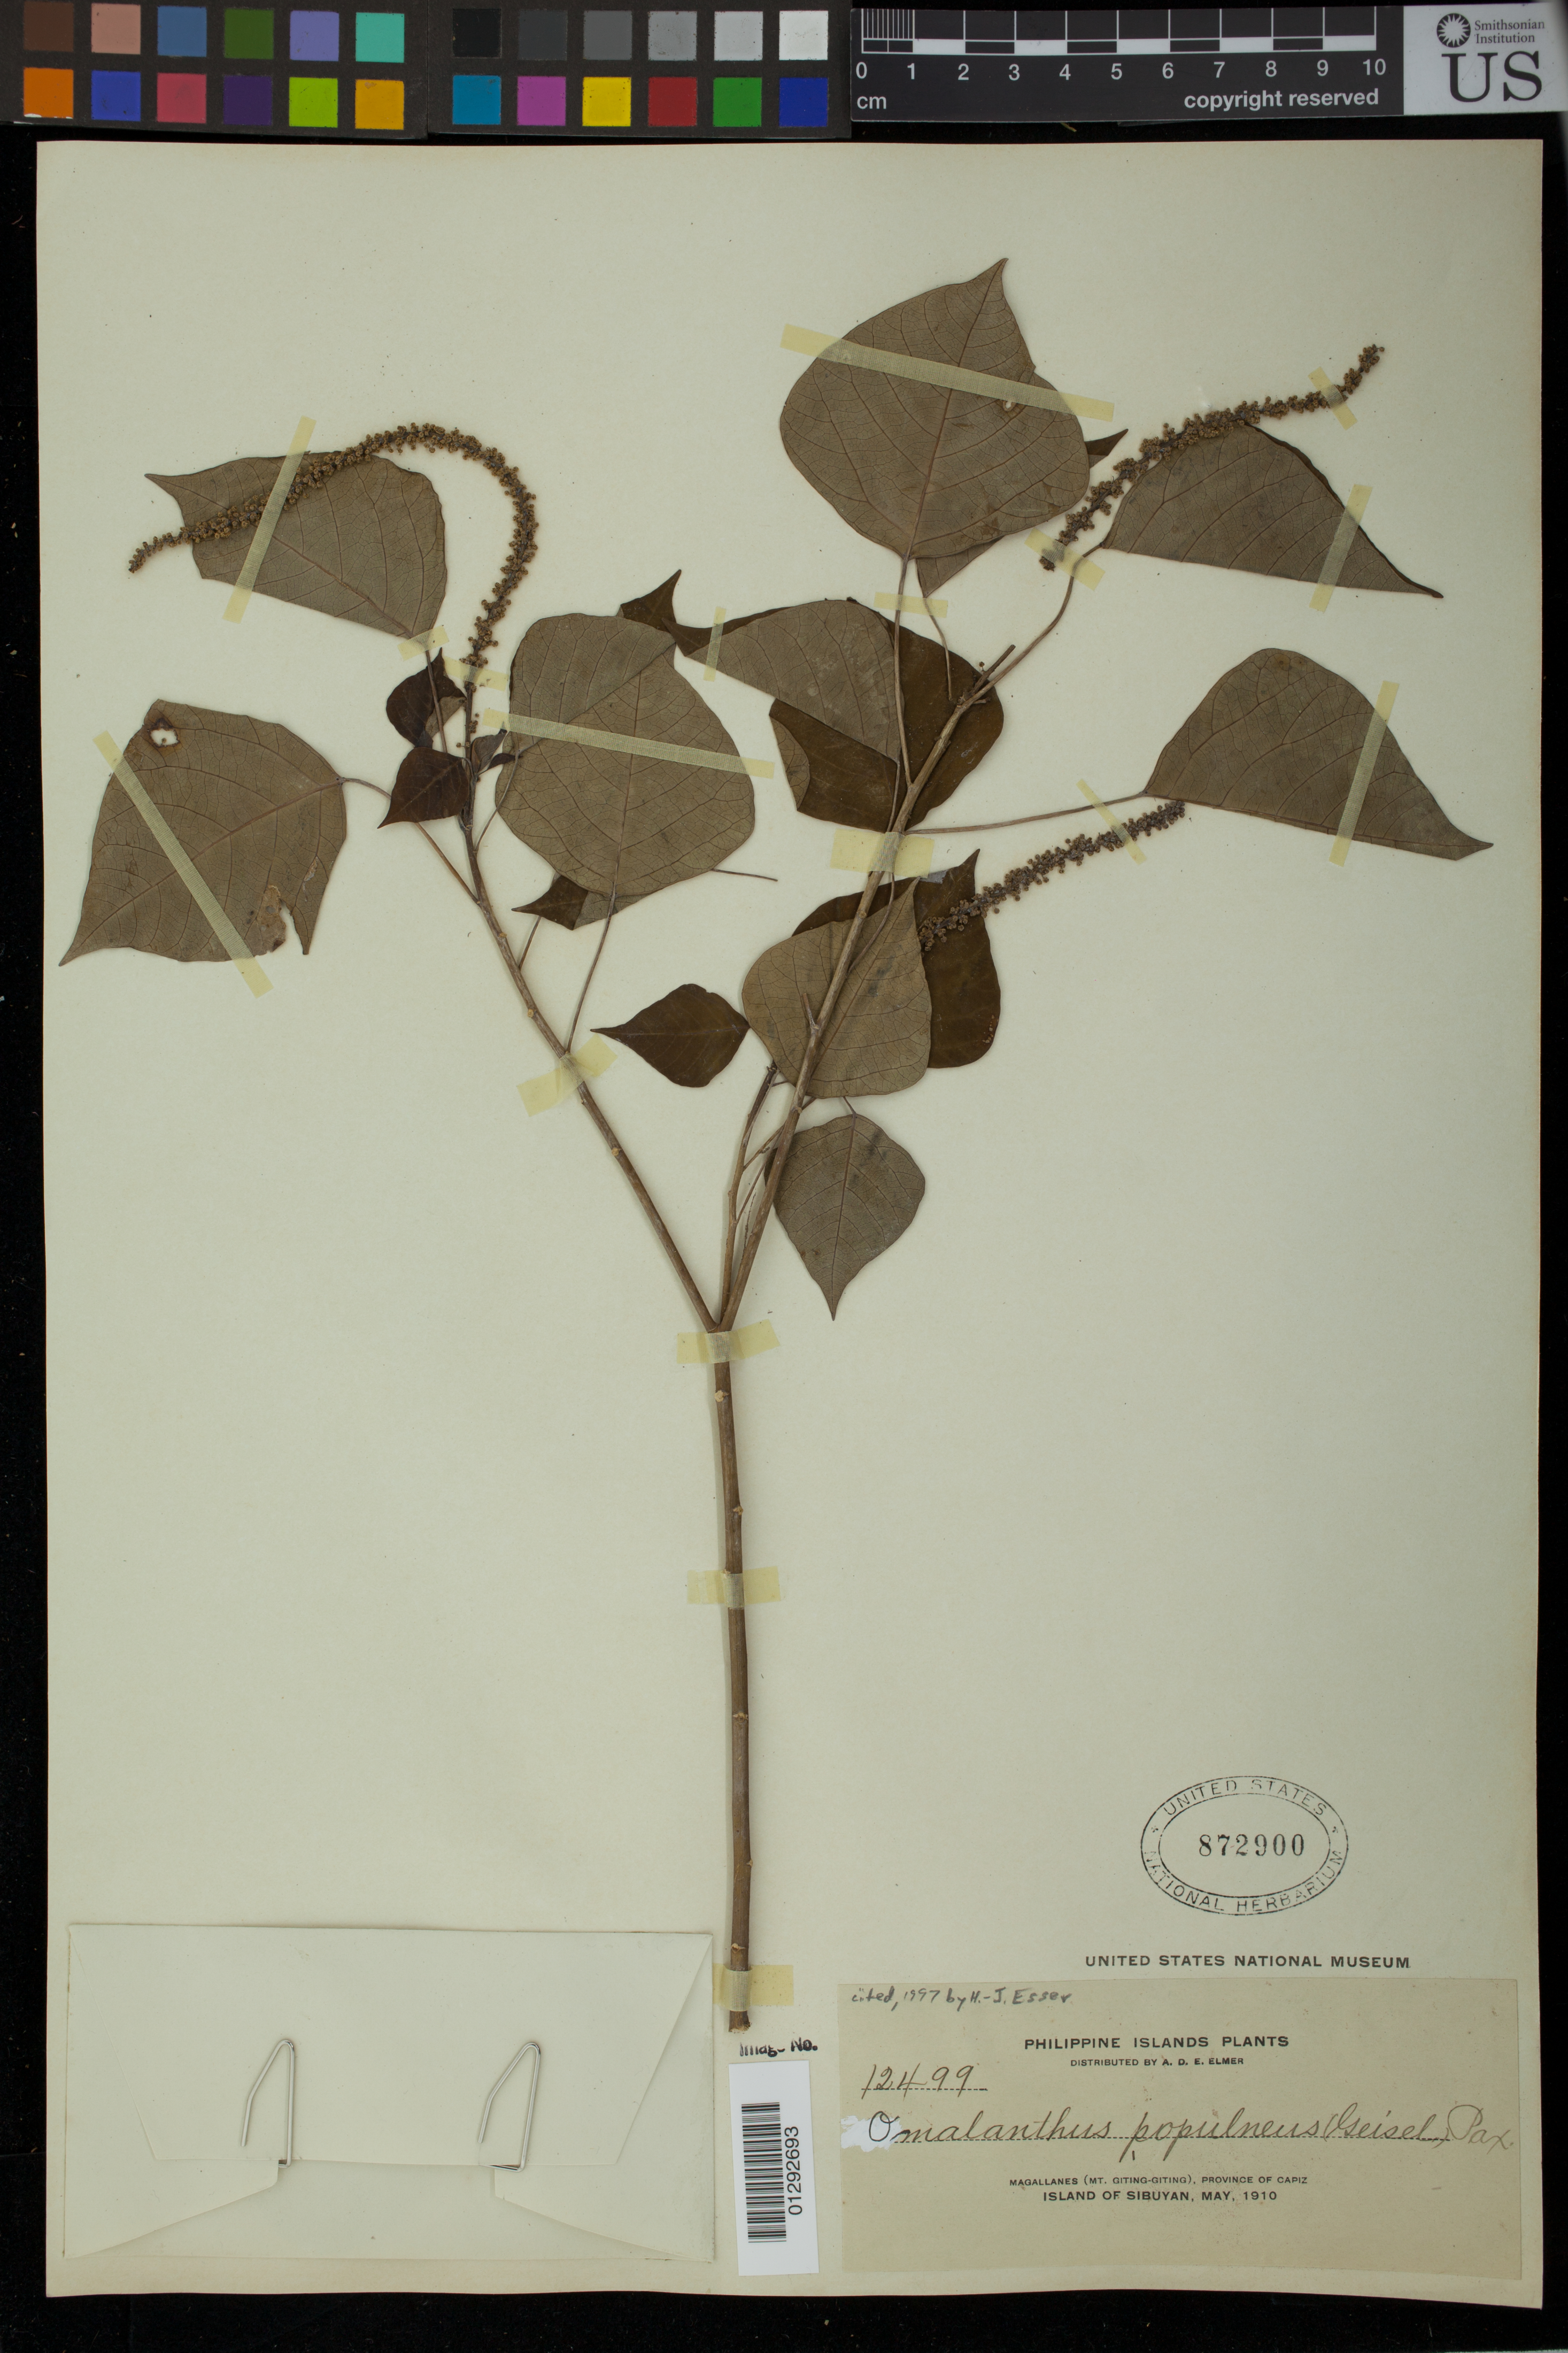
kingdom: Plantae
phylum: Tracheophyta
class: Magnoliopsida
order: Malpighiales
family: Euphorbiaceae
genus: Homalanthus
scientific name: Homalanthus populneus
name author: (Geiseler) Kuntze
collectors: A. D. E. Elmer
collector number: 12499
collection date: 1910-05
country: Philippines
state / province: Western Visayas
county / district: Capiz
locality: Magallanes (Mt. Giting-Giting), Province of Capiz, Island of Sibuyan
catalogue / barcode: US 872900